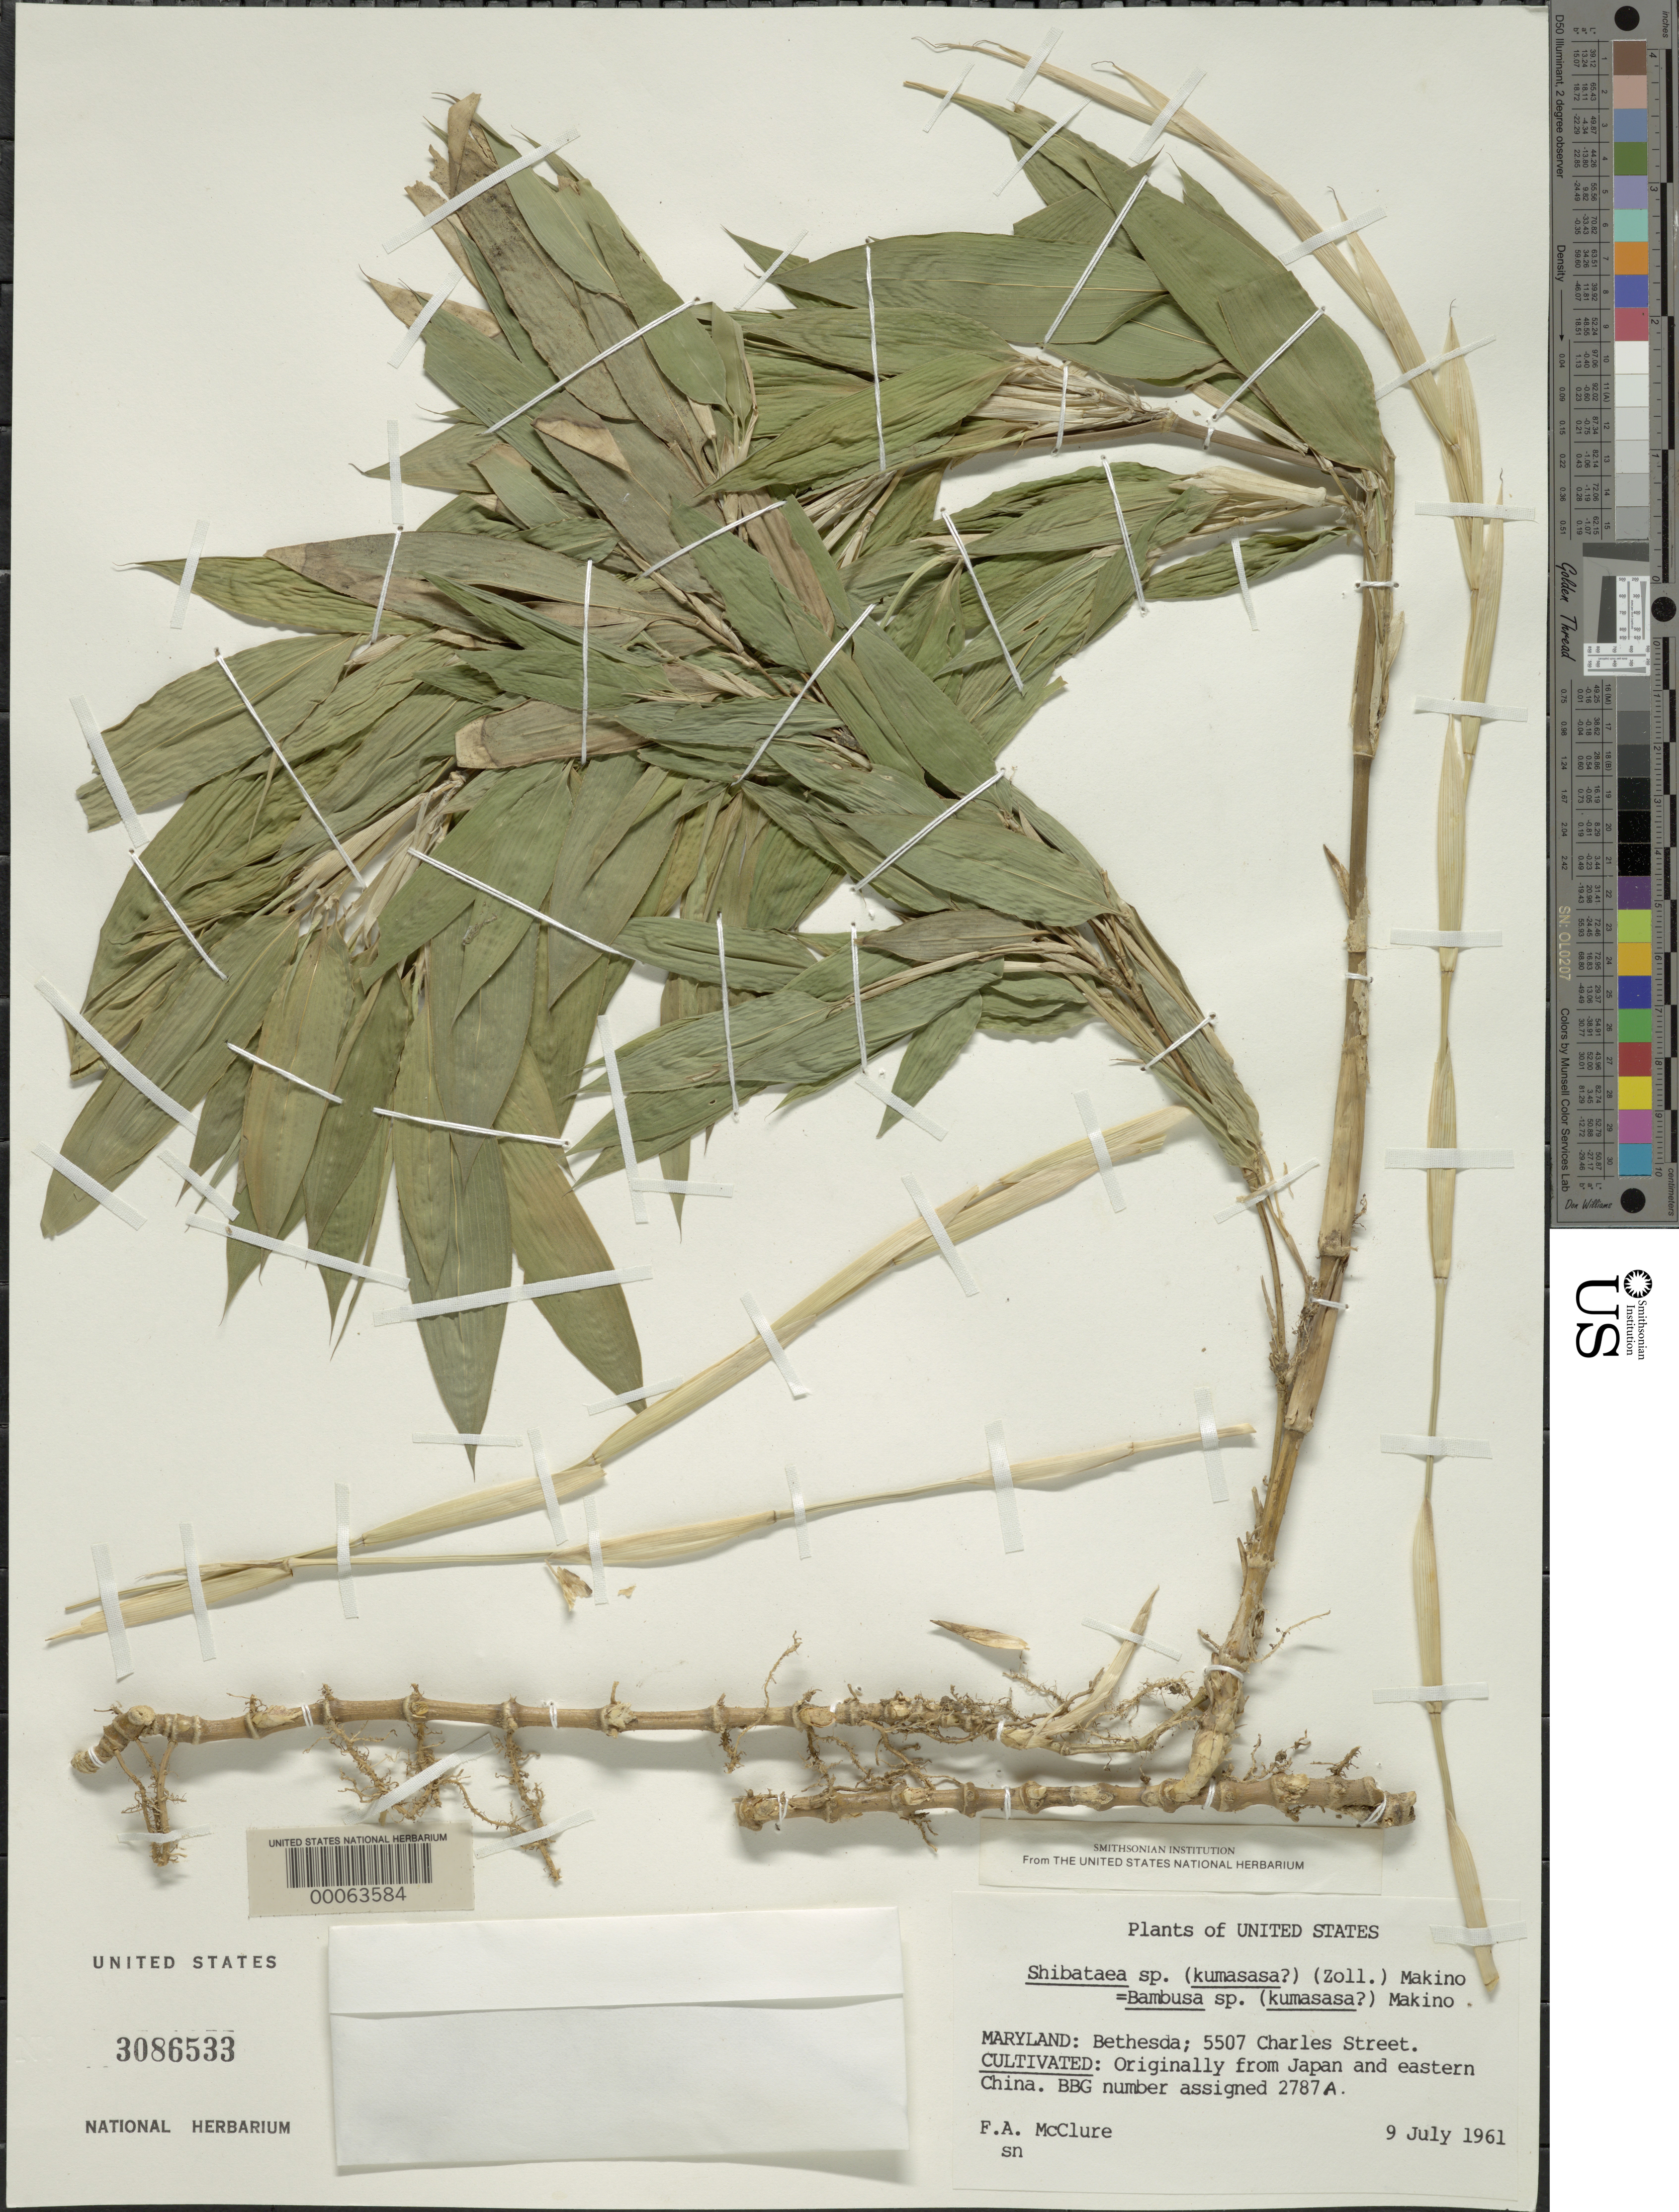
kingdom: Plantae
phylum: Tracheophyta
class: Liliopsida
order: Poales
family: Poaceae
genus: Shibataea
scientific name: Shibataea kumasasa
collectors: F. A. McClure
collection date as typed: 09 Jul 1961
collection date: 1961-07-09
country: United States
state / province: Maryland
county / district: Montgomery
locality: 5507 Charles Street, Bethesda (McClure's garden)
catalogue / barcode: US 3086533